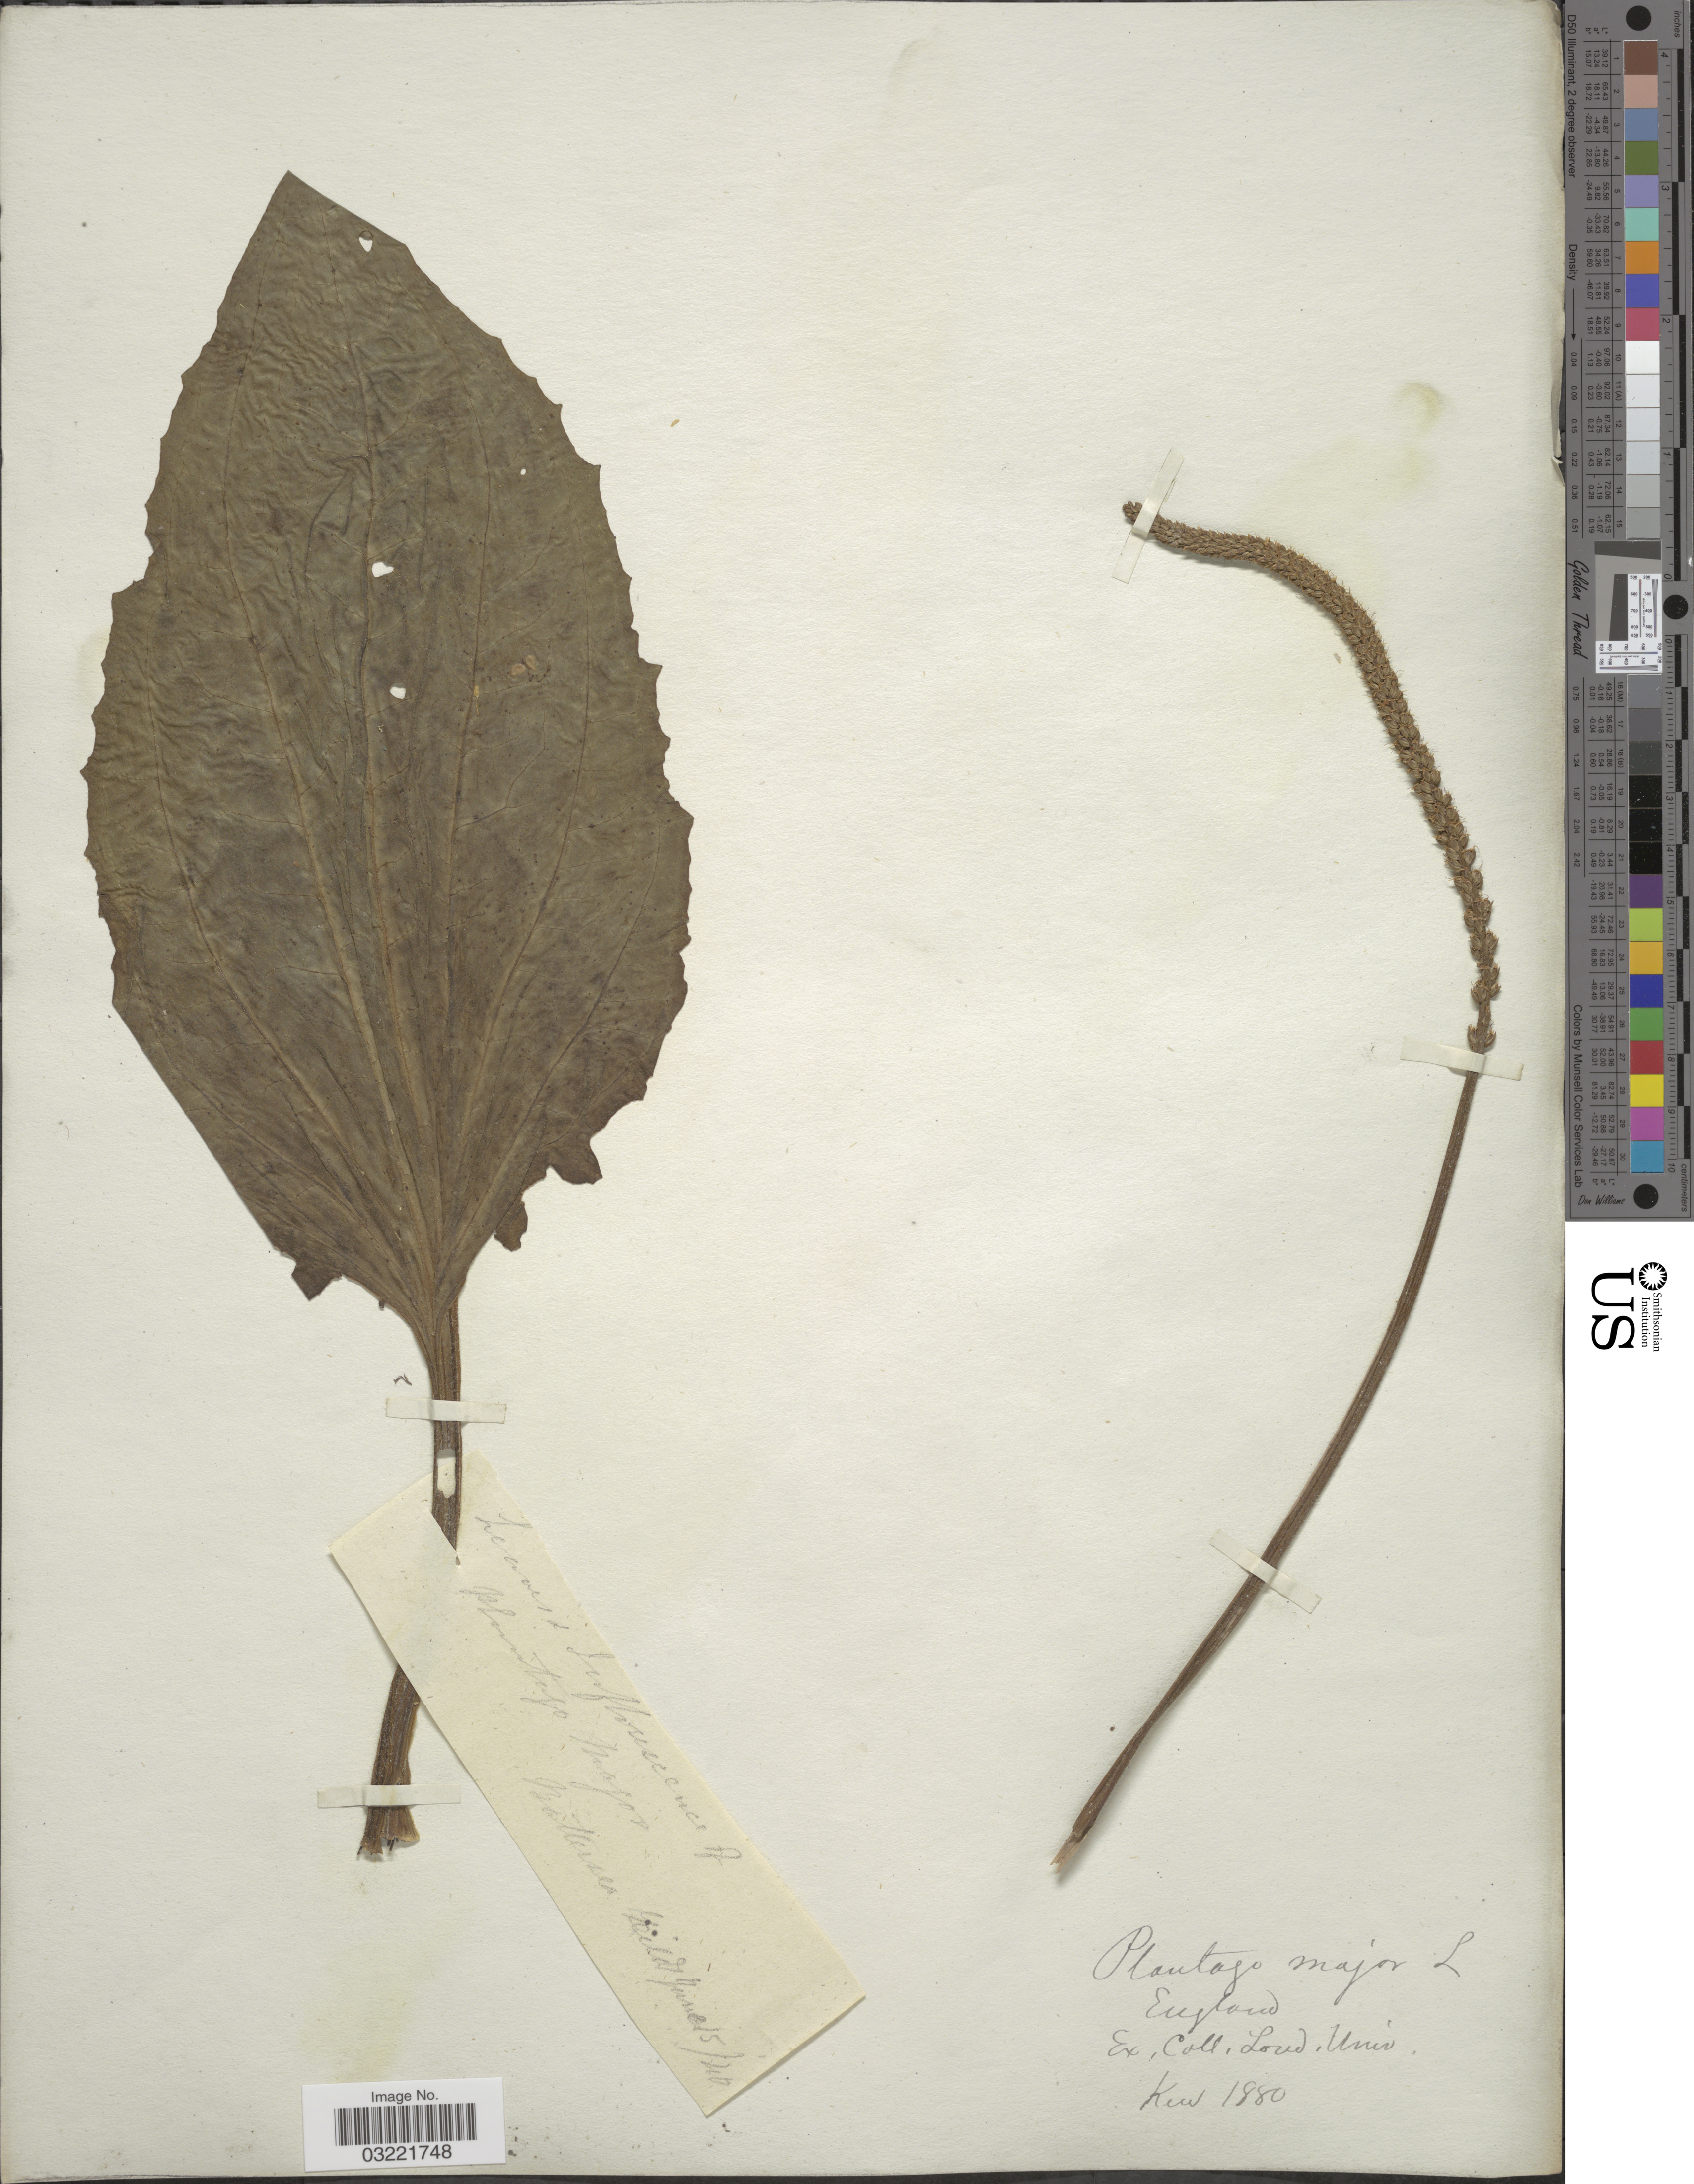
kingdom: Plantae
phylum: Tracheophyta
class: Magnoliopsida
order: Lamiales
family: Plantaginaceae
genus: Plantago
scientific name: Plantago major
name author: L.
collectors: Univ. Col. London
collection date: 1840-06-15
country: United Kingdom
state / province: England